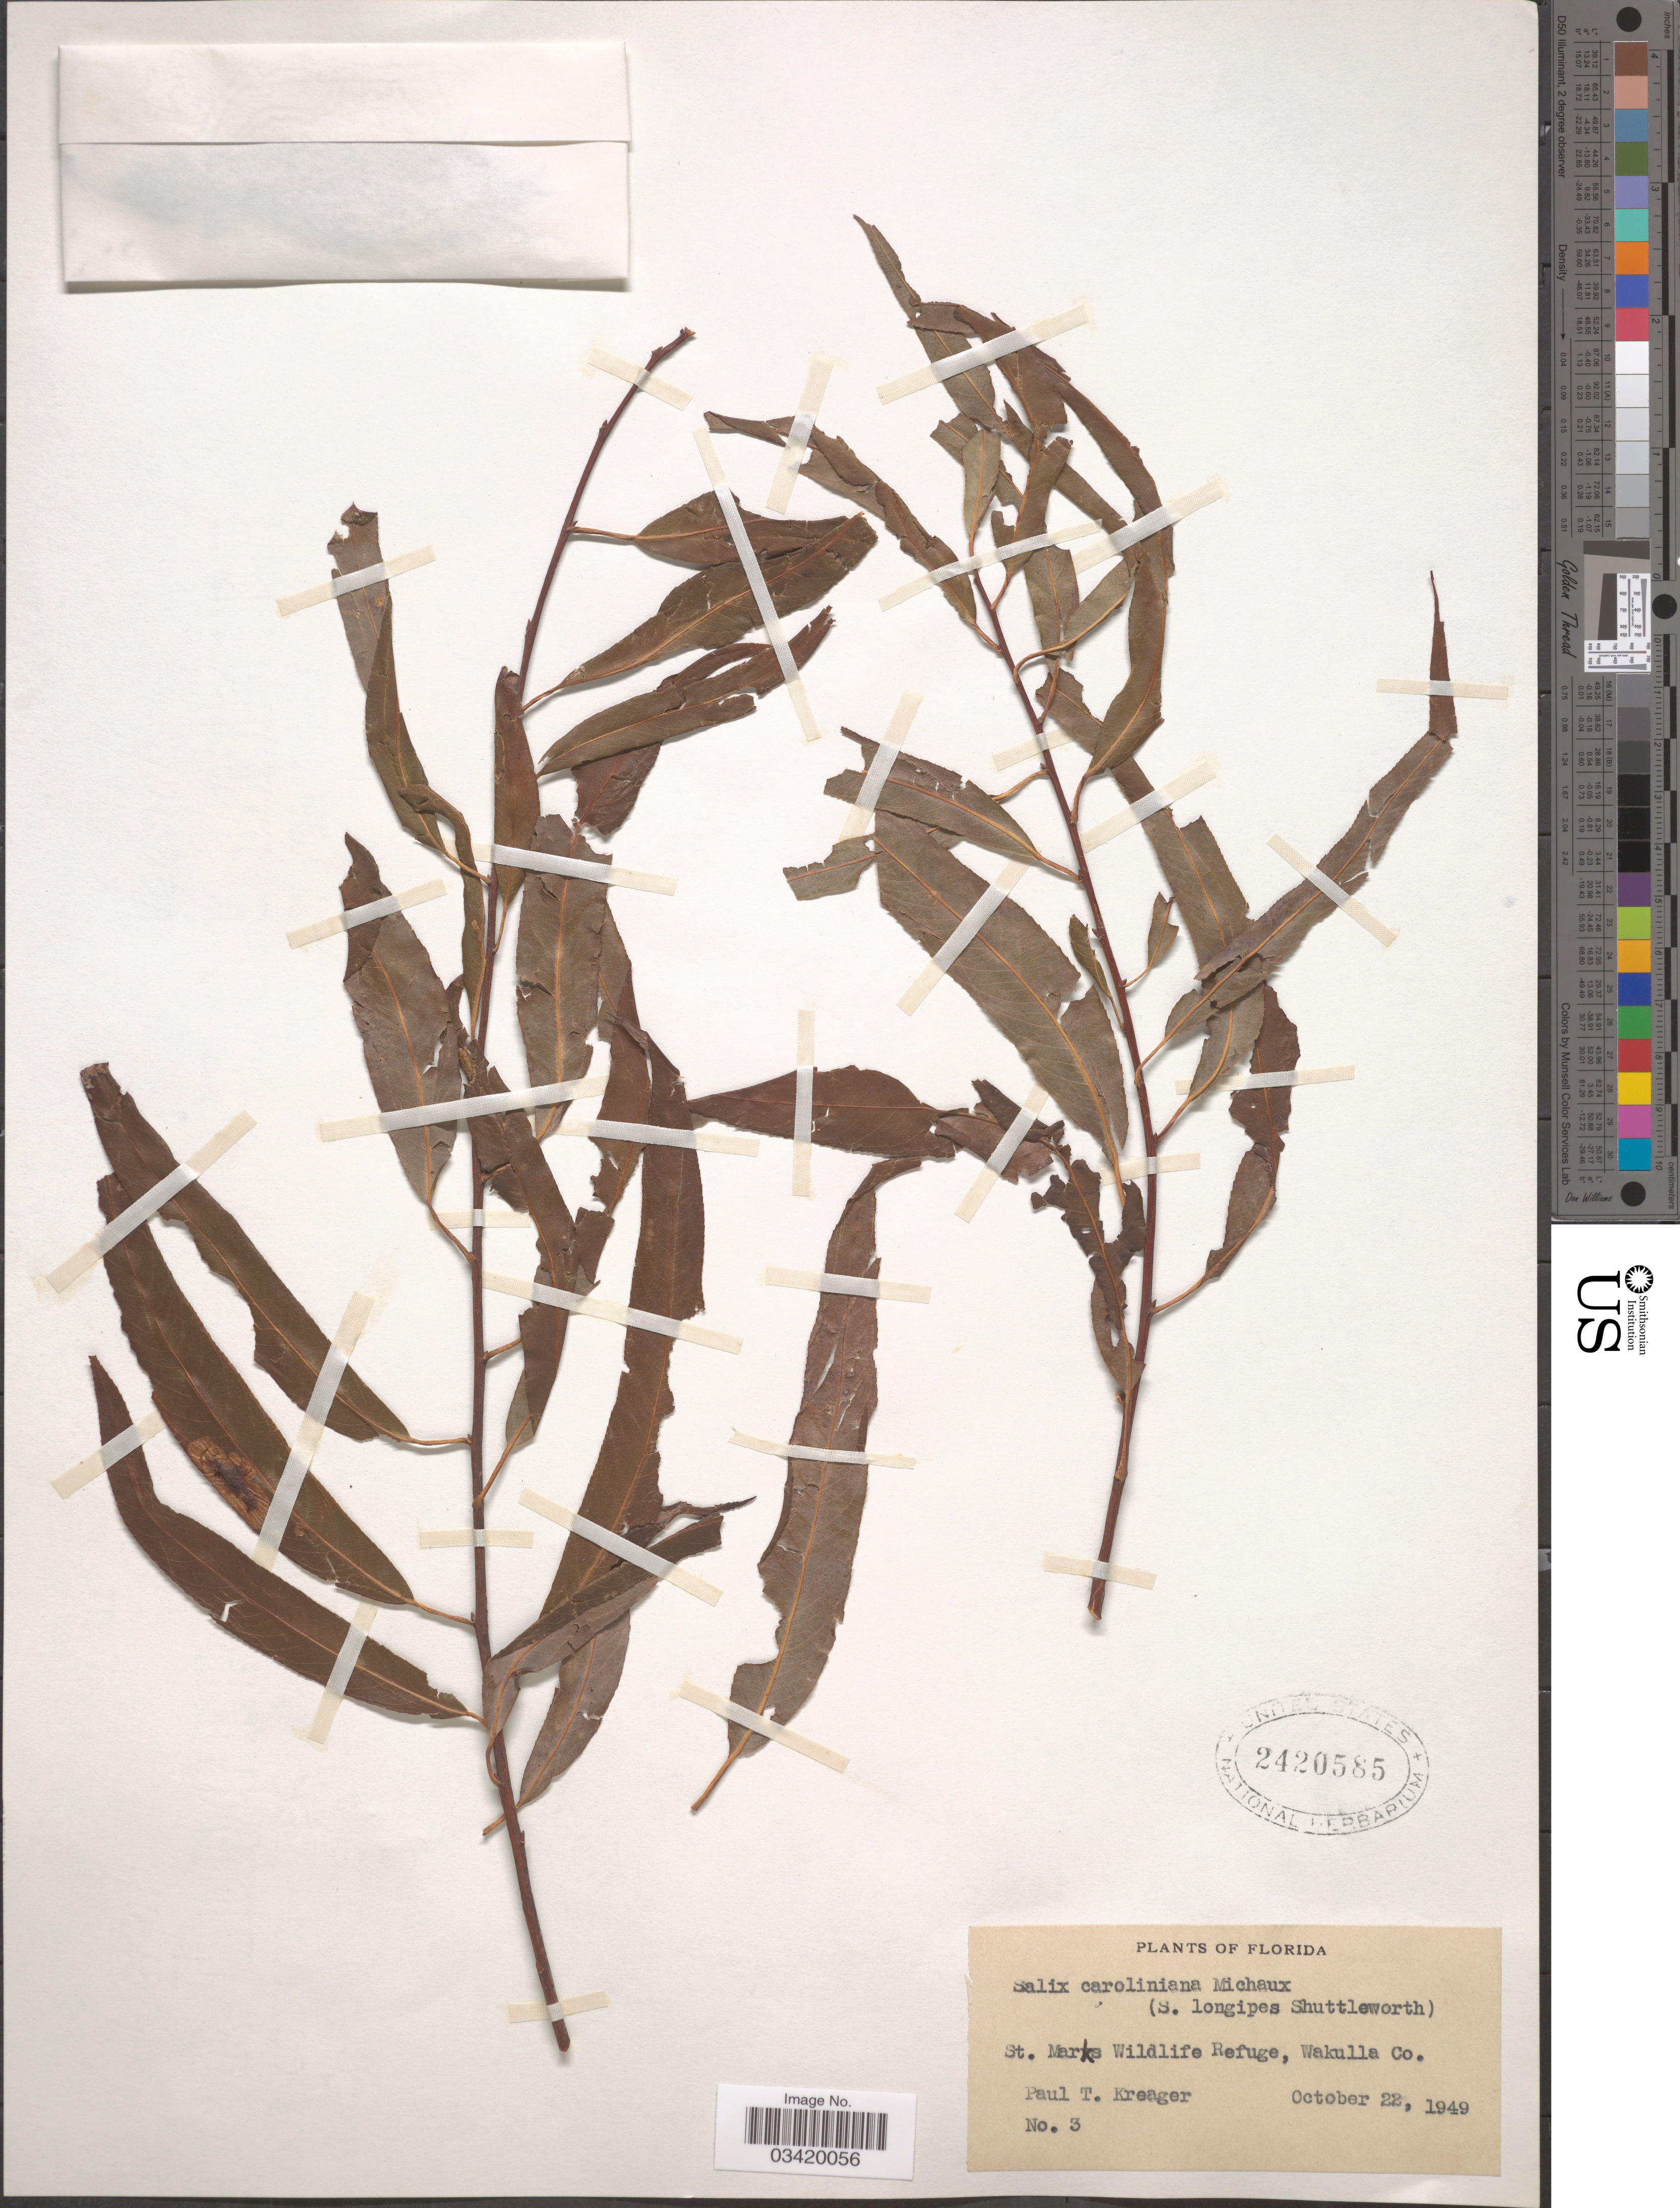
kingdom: Plantae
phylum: Tracheophyta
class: Magnoliopsida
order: Malpighiales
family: Salicaceae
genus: Salix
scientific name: Salix longipes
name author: Shuttlew. ex Andersson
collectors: P. Kreager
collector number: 3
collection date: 1949-10-22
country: United States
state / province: Florida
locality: St. Marks Wildlife Refuge, Wakulla Co.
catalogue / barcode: US 2420585